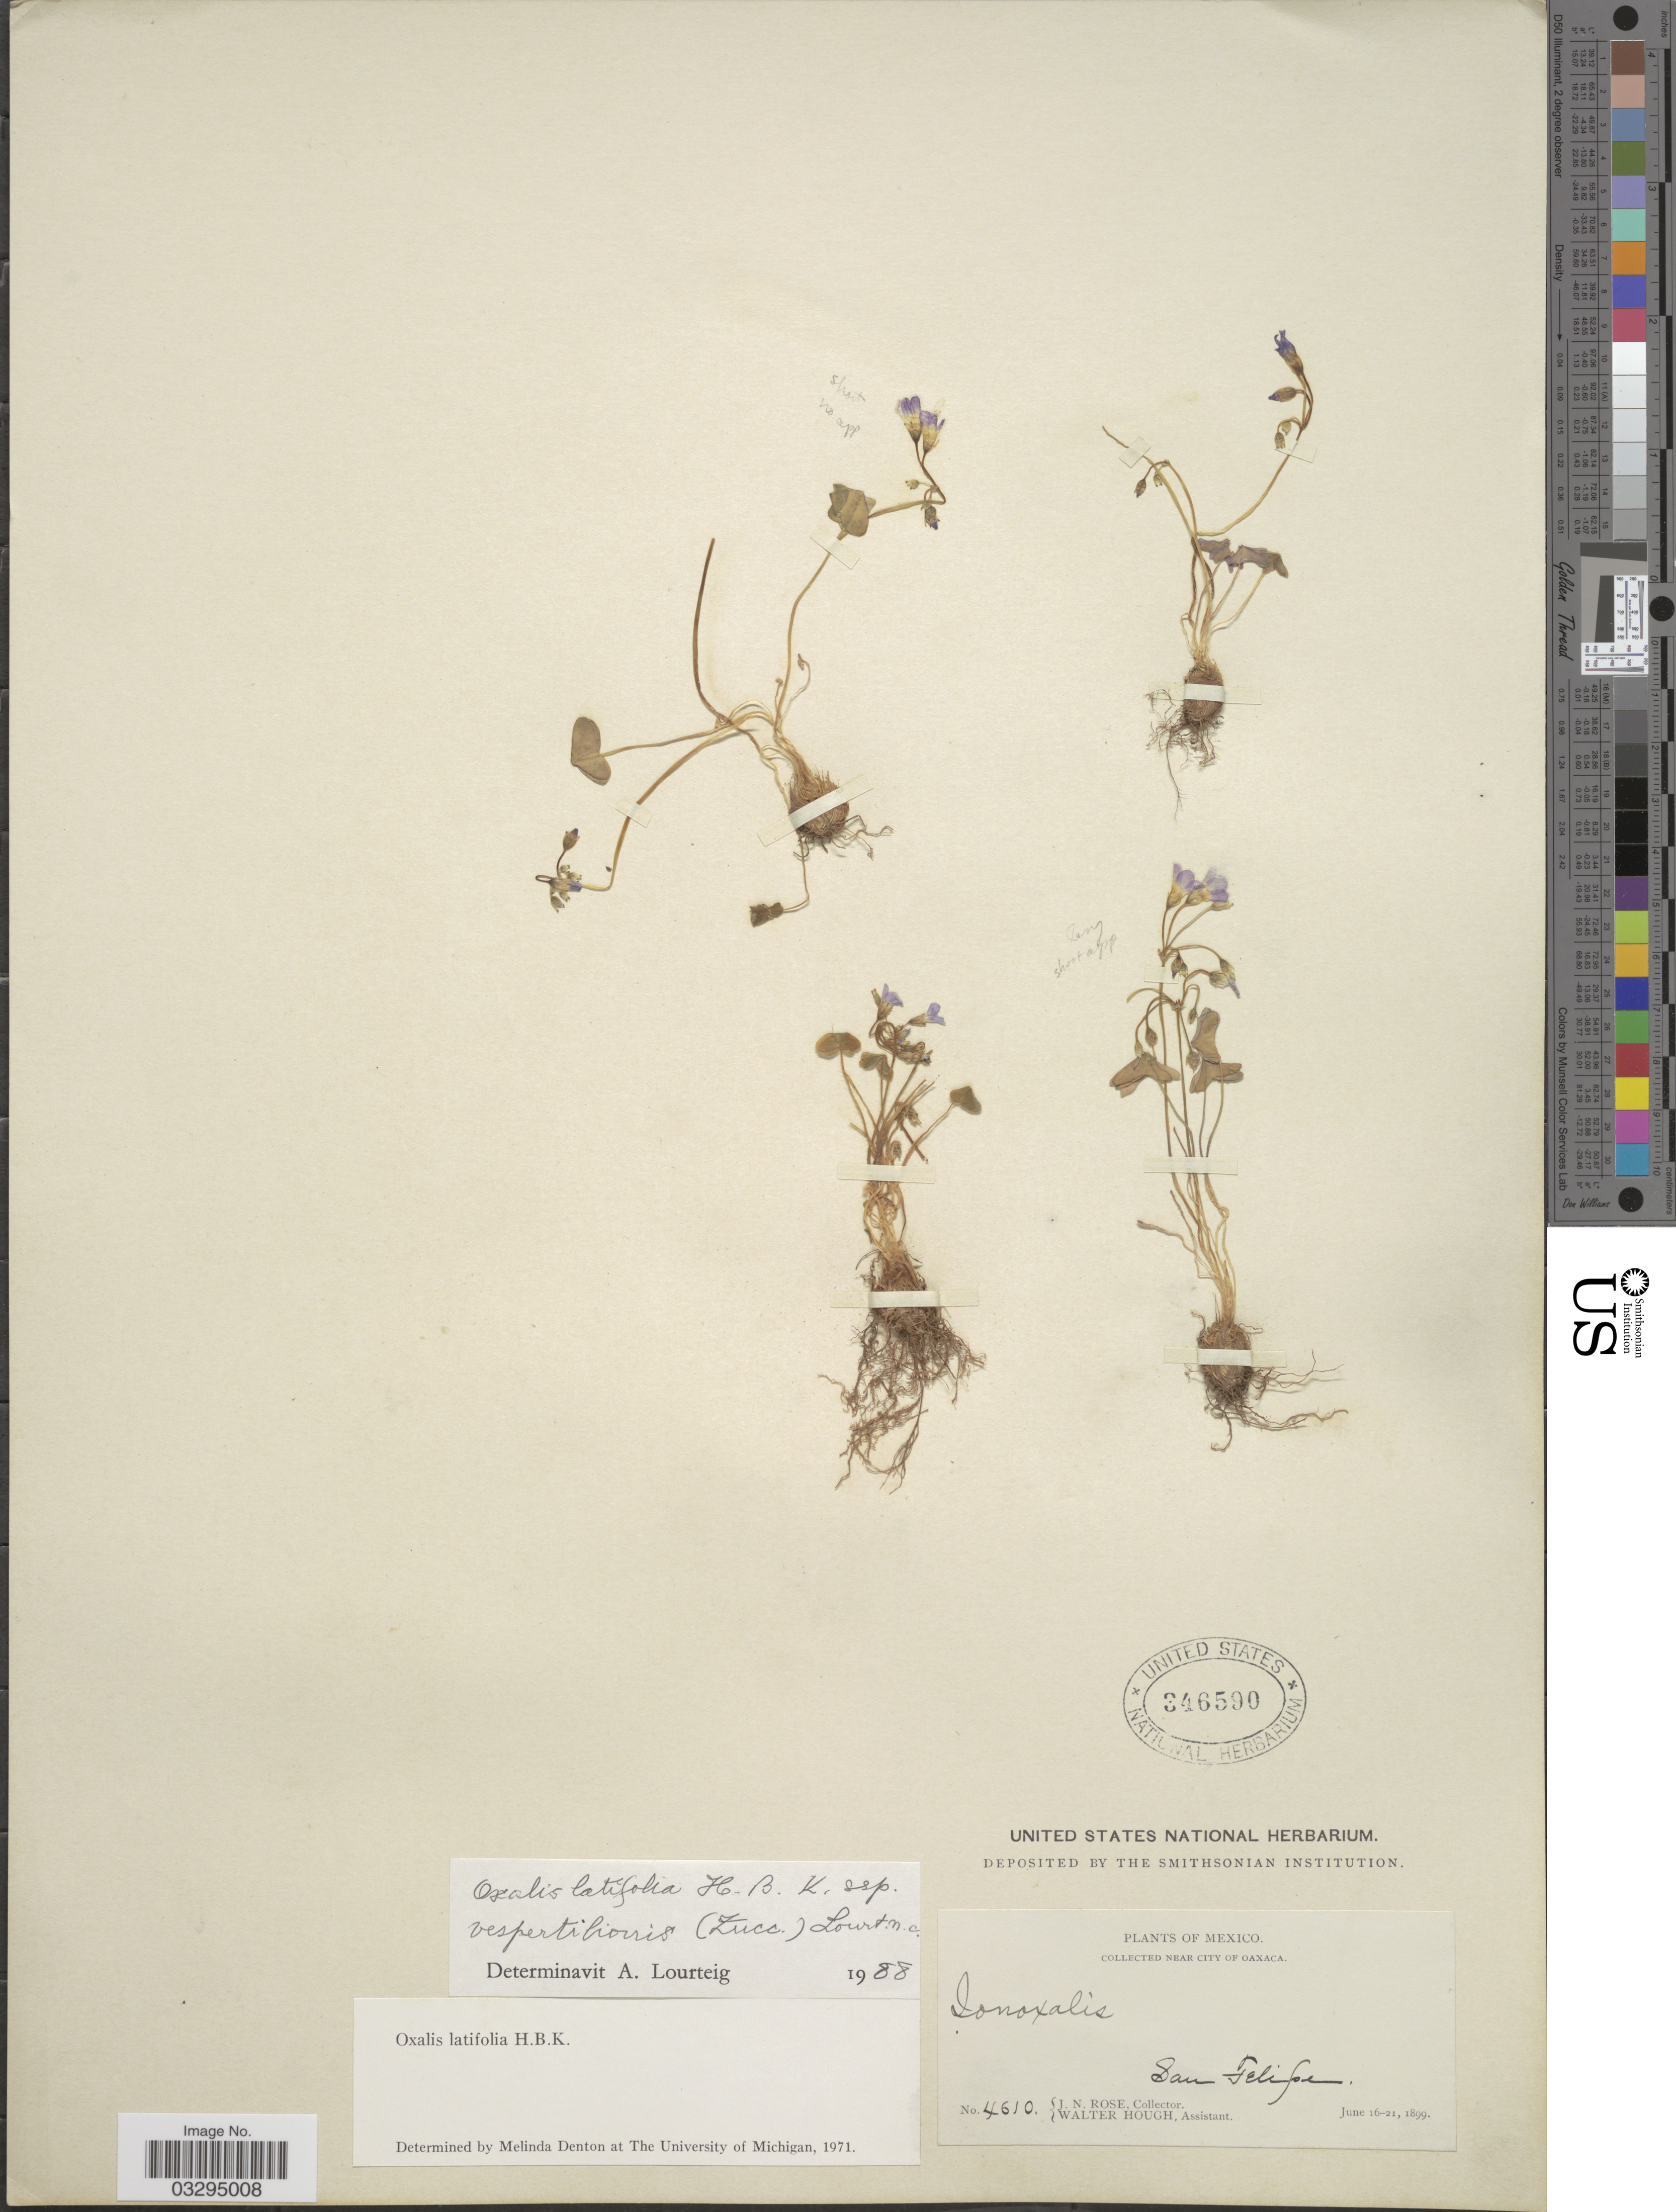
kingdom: Plantae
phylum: Tracheophyta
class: Magnoliopsida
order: Oxalidales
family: Oxalidaceae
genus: Oxalis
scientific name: Oxalis latifolia subsp. vespertilionis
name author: (Zucc.) Lourteig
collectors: J. N. Rose & W. Hough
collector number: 4610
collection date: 1899-06-16/1899-06-21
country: Mexico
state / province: Oaxaca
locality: Collected near City of Oaxaca. San Felipe.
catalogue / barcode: US 346590